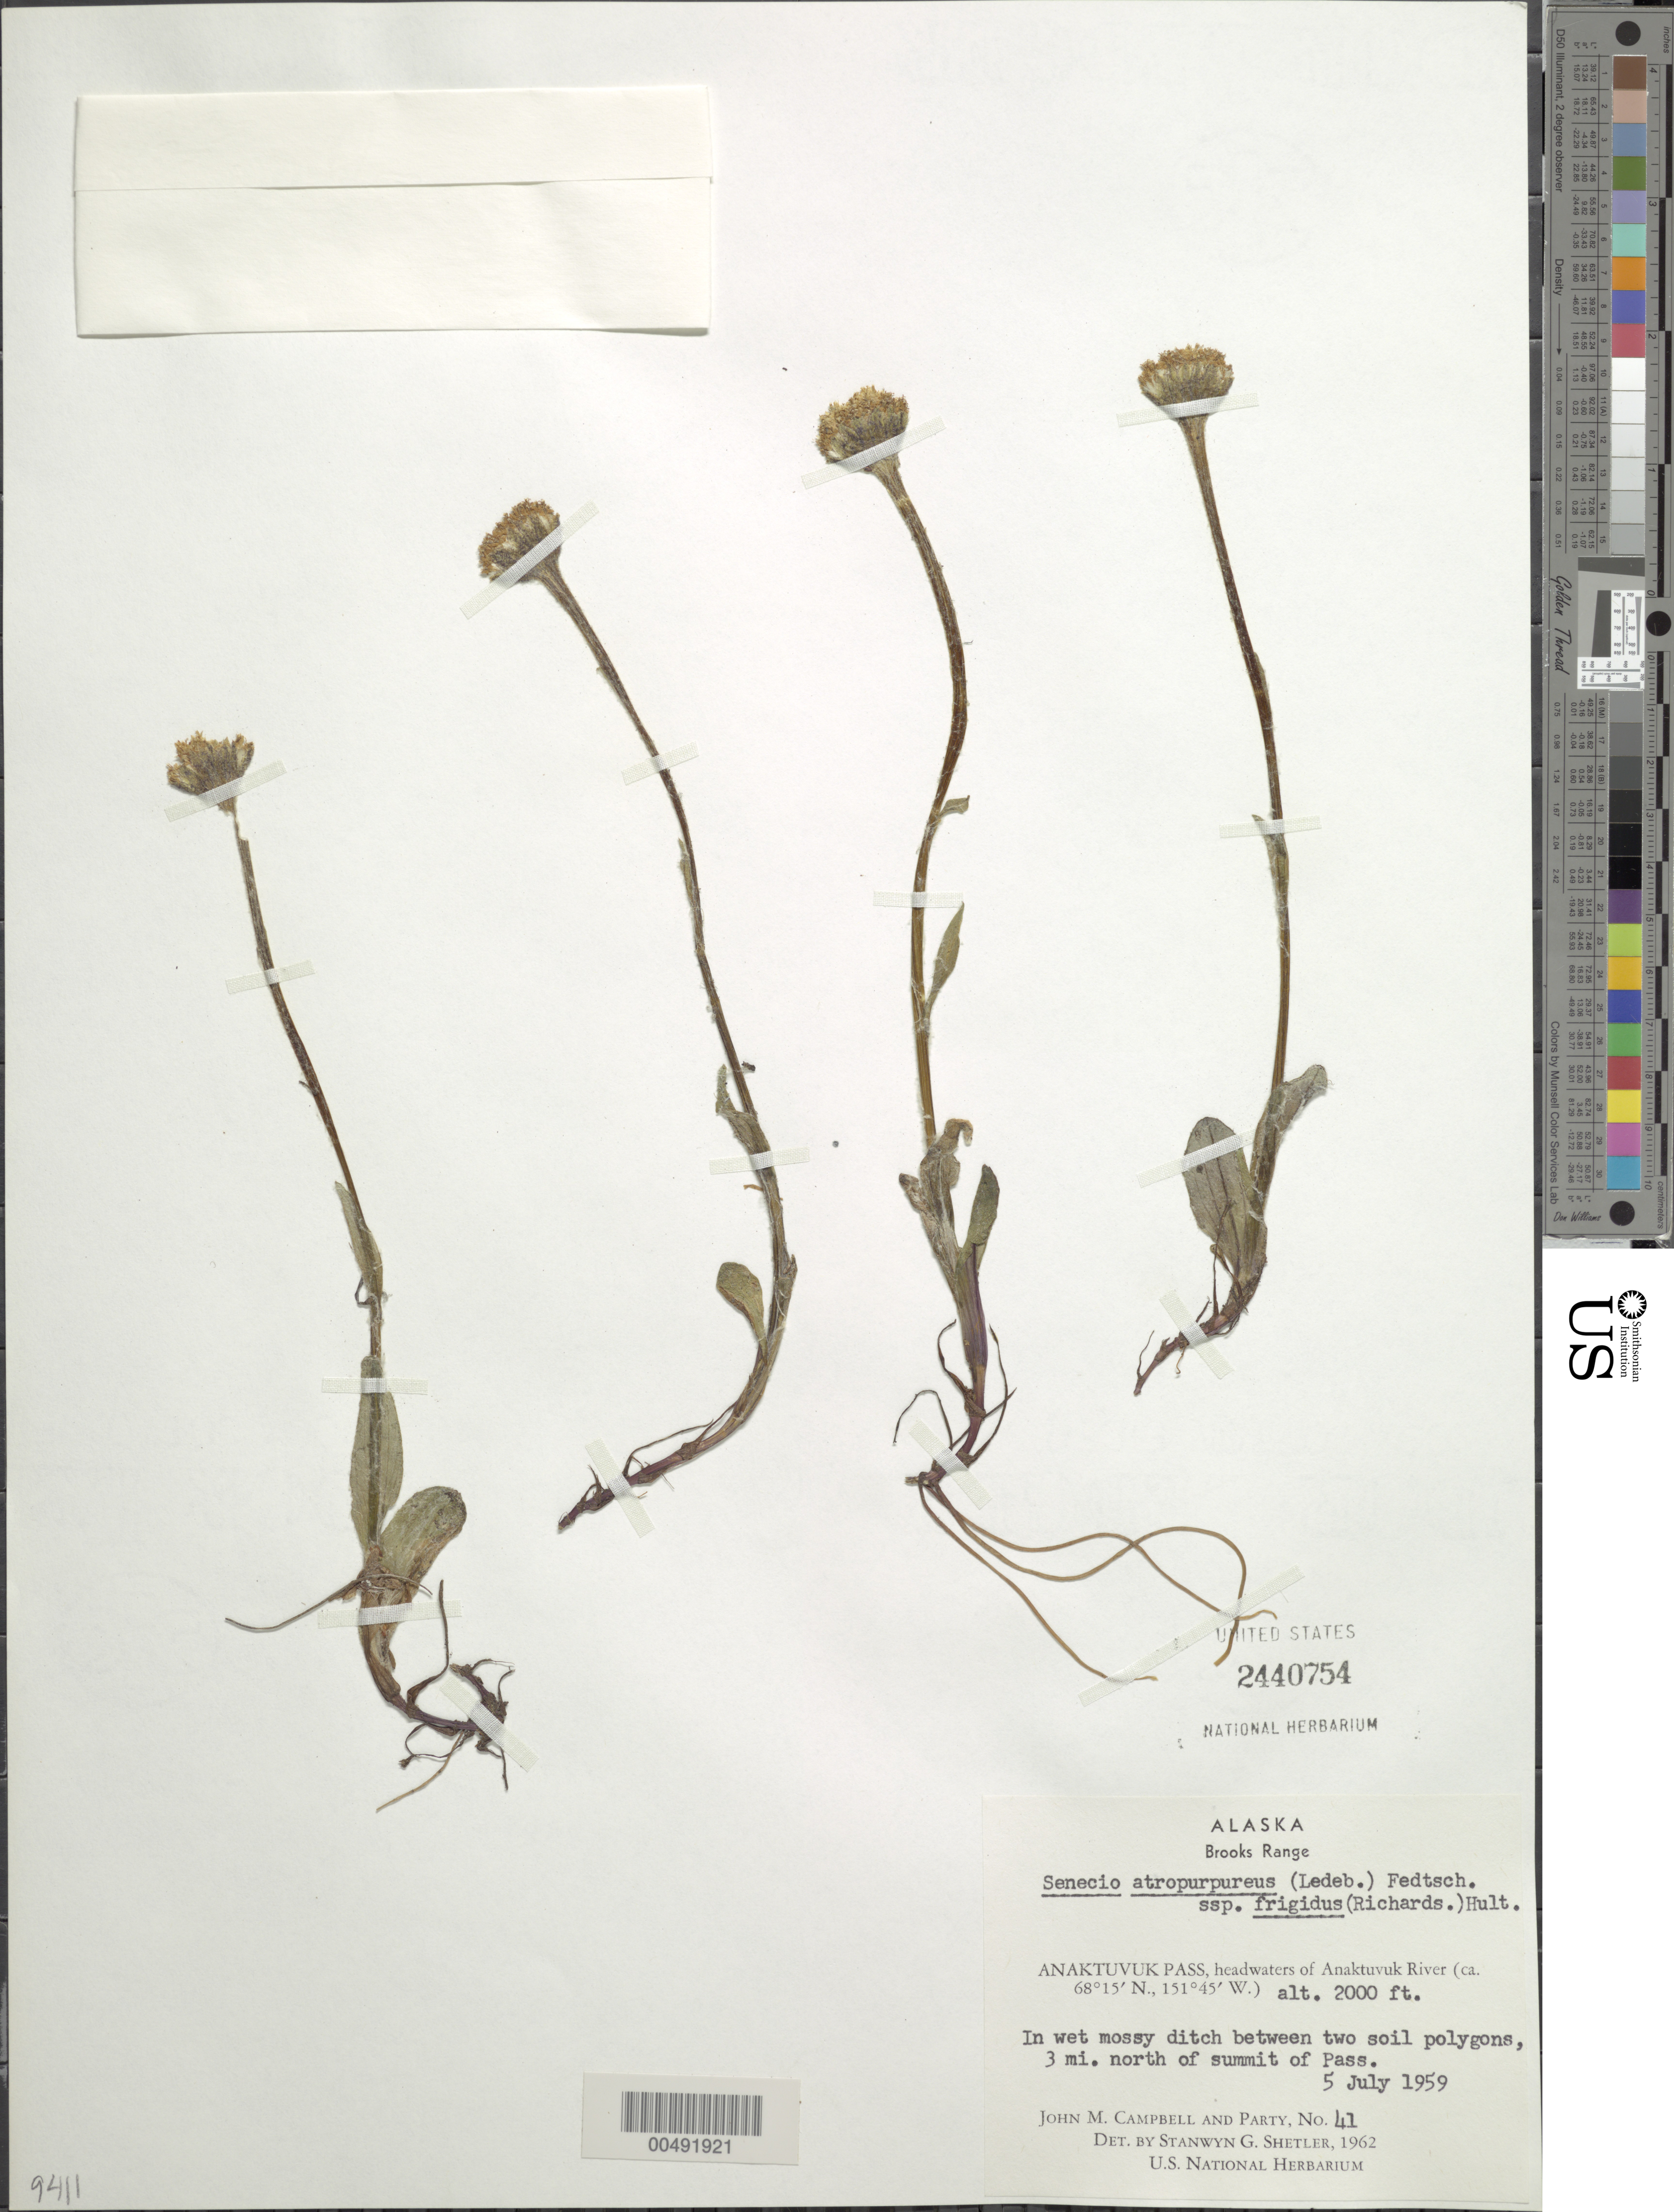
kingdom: Plantae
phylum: Tracheophyta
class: Magnoliopsida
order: Asterales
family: Asteraceae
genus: Tephroseris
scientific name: Tephroseris frigida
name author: (Richardson) Holub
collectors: J. M. Campbell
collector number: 41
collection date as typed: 05 Jul 1959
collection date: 1959-07-05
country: United States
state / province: Alaska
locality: Brooks Range, 3 mi. N of summit of Anaktuvuk Pass, headwaters of Anaktuvuk River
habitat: in wet mossy ditch between two soil polygons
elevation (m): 610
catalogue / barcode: US 2440754